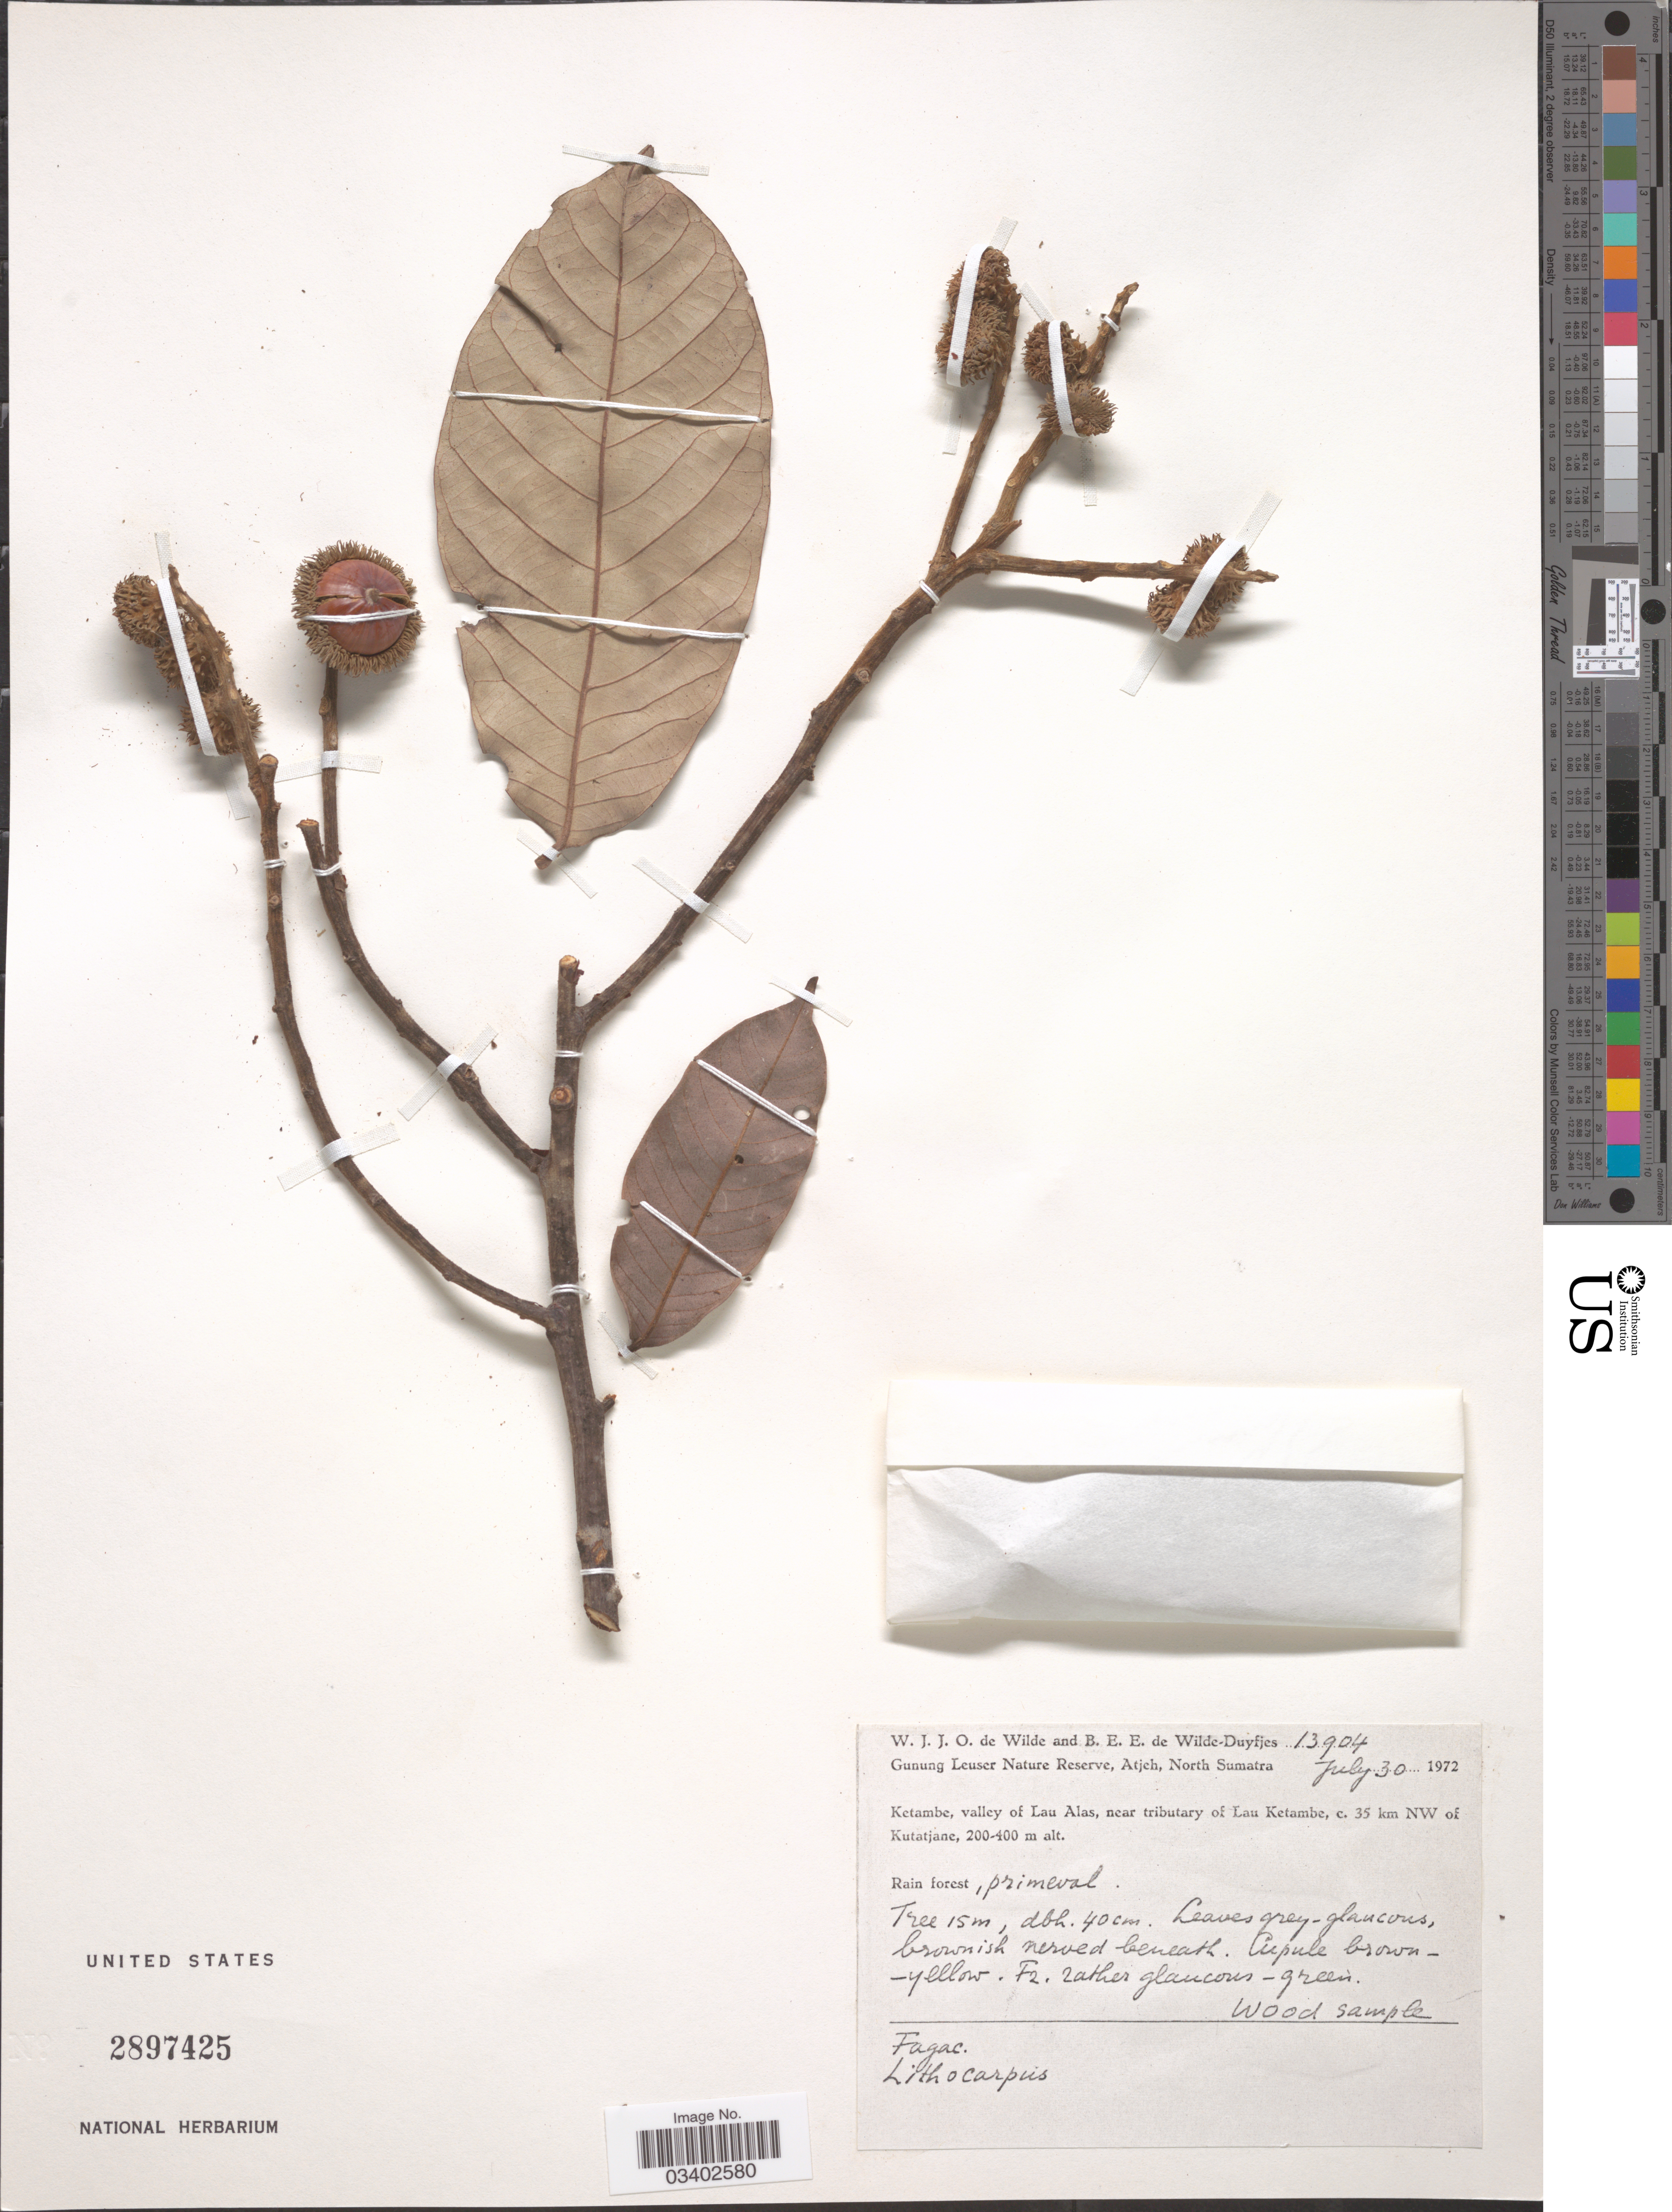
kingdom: Plantae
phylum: Tracheophyta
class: Magnoliopsida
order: Fagales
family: Fagaceae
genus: Lithocarpus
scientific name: Lithocarpus sp.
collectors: W. J. de Wilde & B. E. de Wilde-Duyfjes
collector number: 13904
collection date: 1972-07-30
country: Indonesia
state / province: Sumatra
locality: Gunung Leuser Nature Reserve, Atjeh, North Sumatra. Ketambe, valley of Lau Alas, near tributary of Lau Ketambe, c. 35 km NW of Kutatjane.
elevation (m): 200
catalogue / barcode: US 2897425